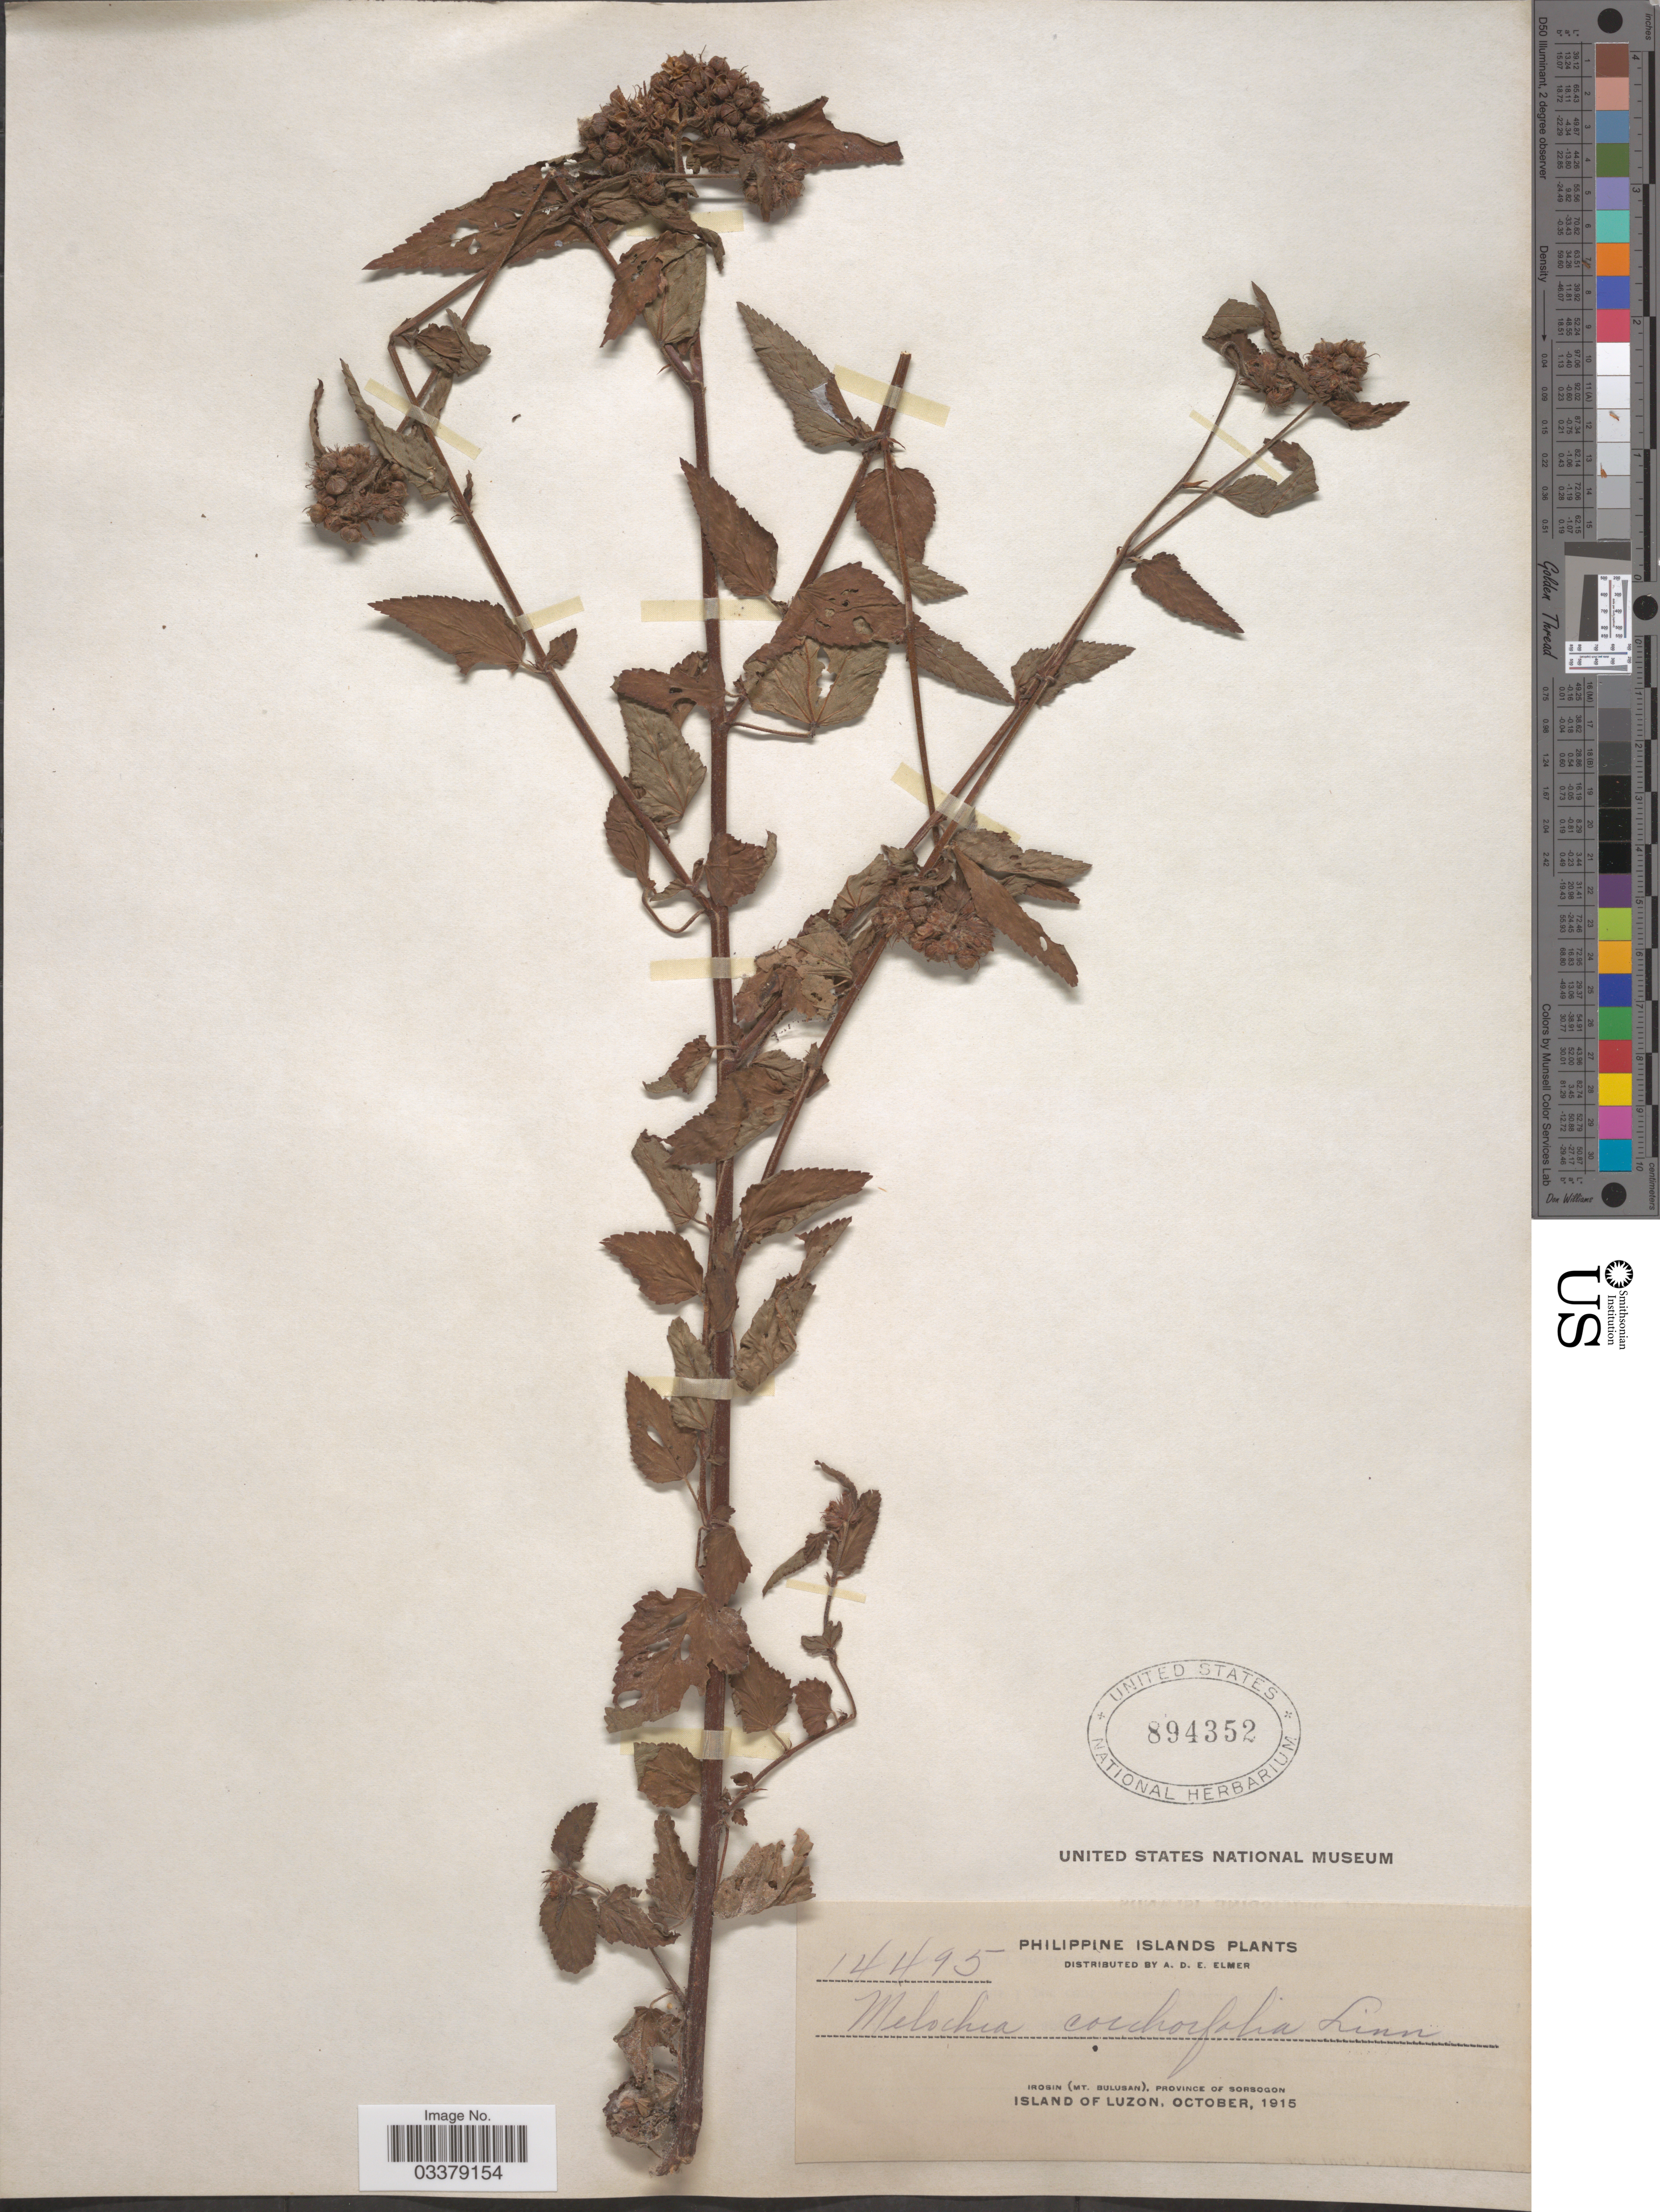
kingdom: Plantae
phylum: Tracheophyta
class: Magnoliopsida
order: Malvales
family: Malvaceae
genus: Melochia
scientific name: Melochia corchorifolia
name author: L.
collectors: A. D. E. Elmer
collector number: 14495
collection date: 1915-10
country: Philippines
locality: Irosin (Mt. Bulusan), Province of Sorsogon. Island of Luzon.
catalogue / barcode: US 894352